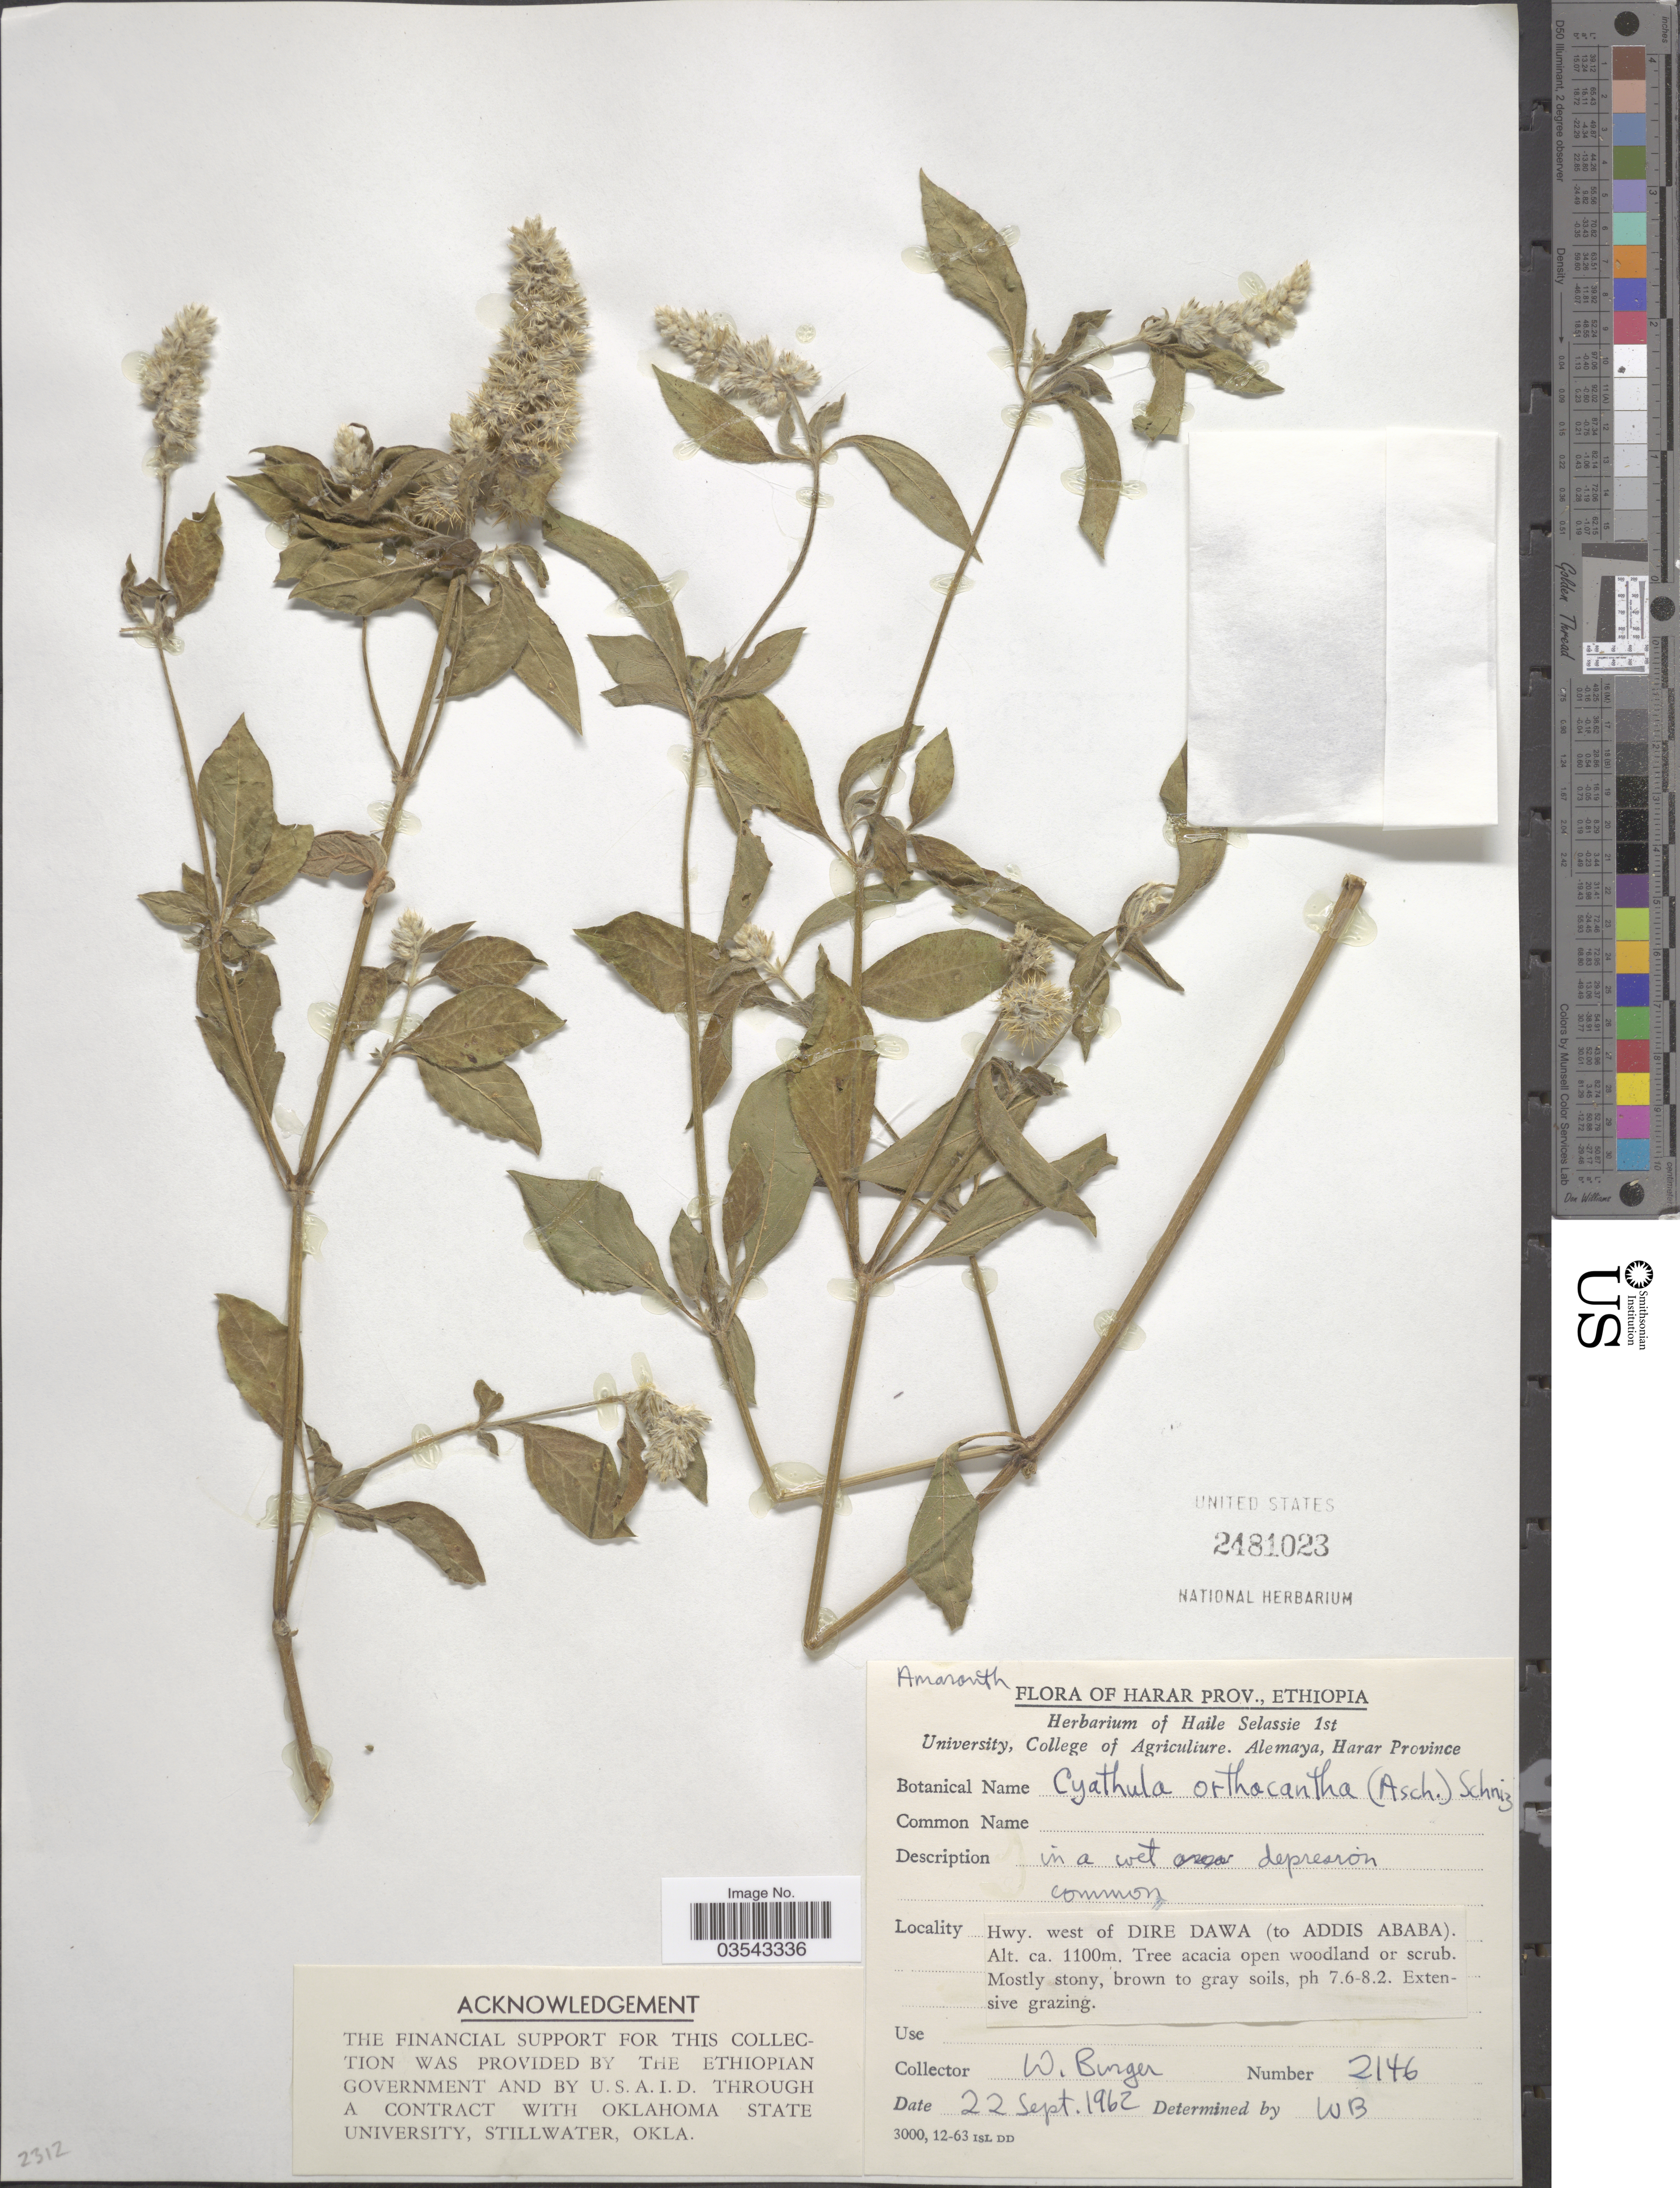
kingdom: Plantae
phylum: Tracheophyta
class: Magnoliopsida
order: Caryophyllales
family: Amaranthaceae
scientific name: Sebsebea orthacantha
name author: (Hochst. ex Asch.) Di Vincenzo et al.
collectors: W. Bunger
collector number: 2146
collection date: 1962-09-22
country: Ethiopia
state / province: Dire Dawa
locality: Hyw. west of Dire Dawa (to Addis Ababa).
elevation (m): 1100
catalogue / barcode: US 2481023